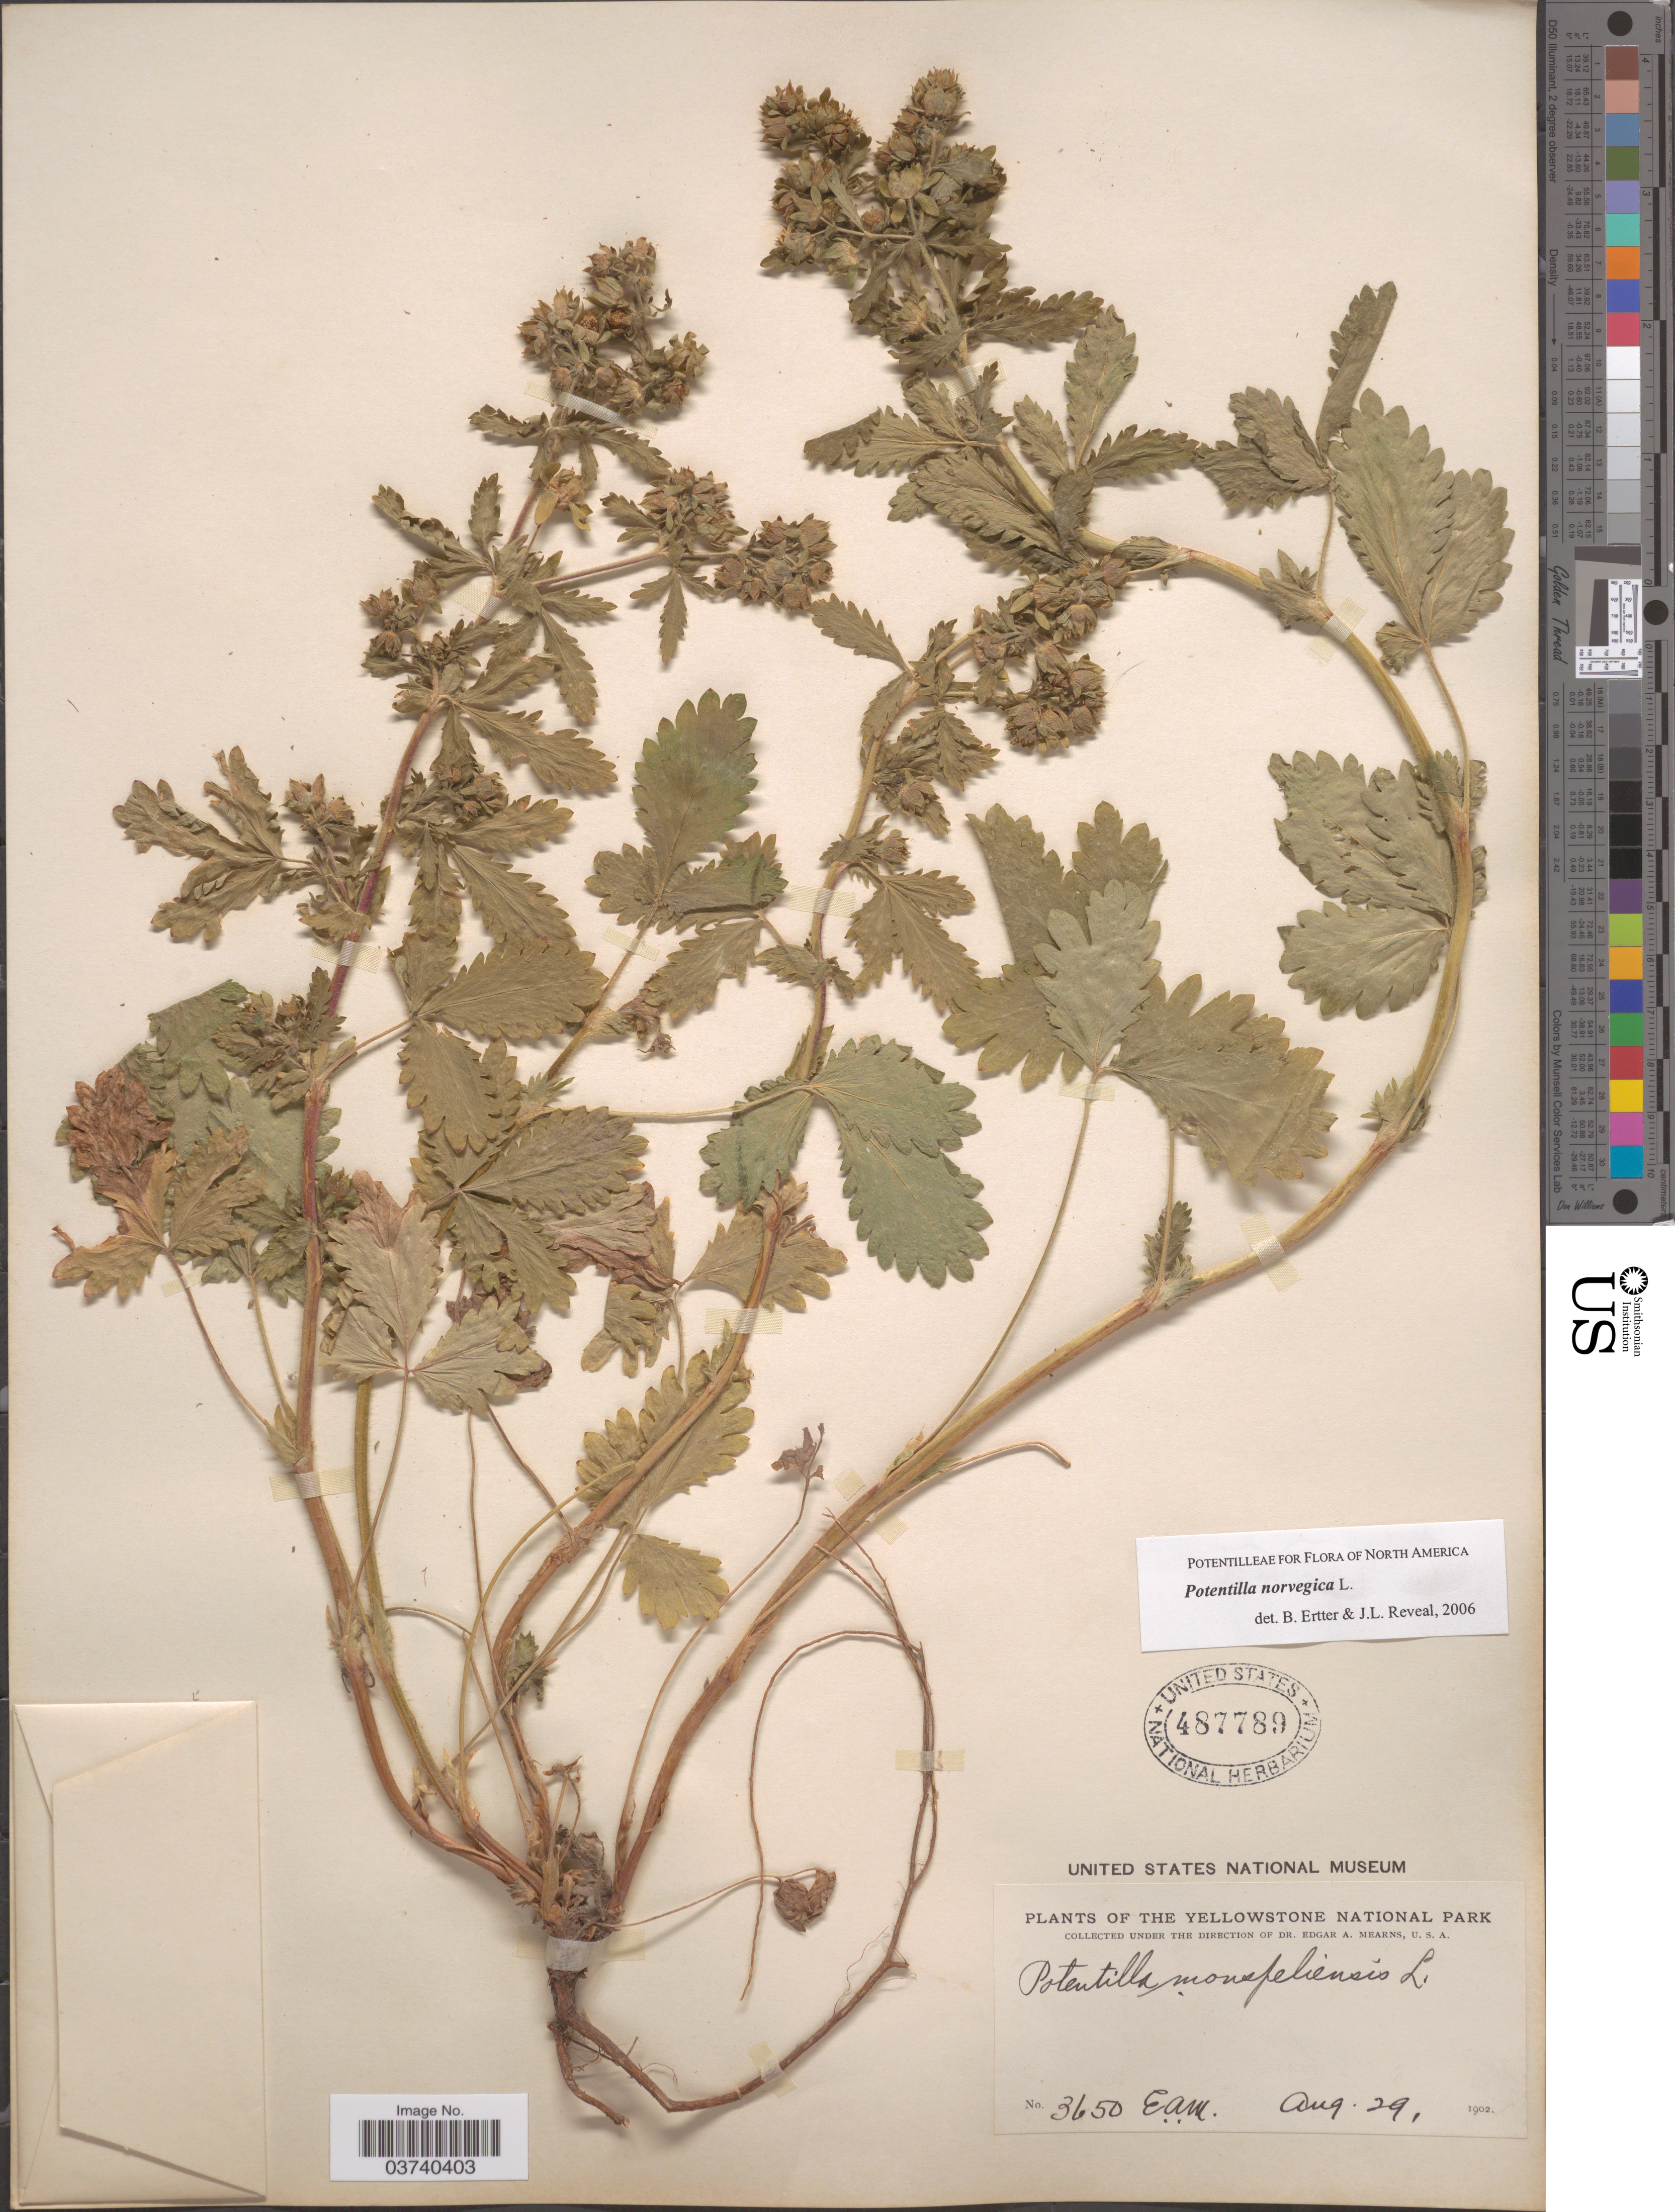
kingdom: Plantae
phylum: Tracheophyta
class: Magnoliopsida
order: Rosales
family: Rosaceae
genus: Potentilla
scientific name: Potentilla norvegica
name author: L.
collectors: E. A. Mearns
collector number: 3650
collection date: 1902-08-29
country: United States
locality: The Yellowstone National Park.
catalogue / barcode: US 487789